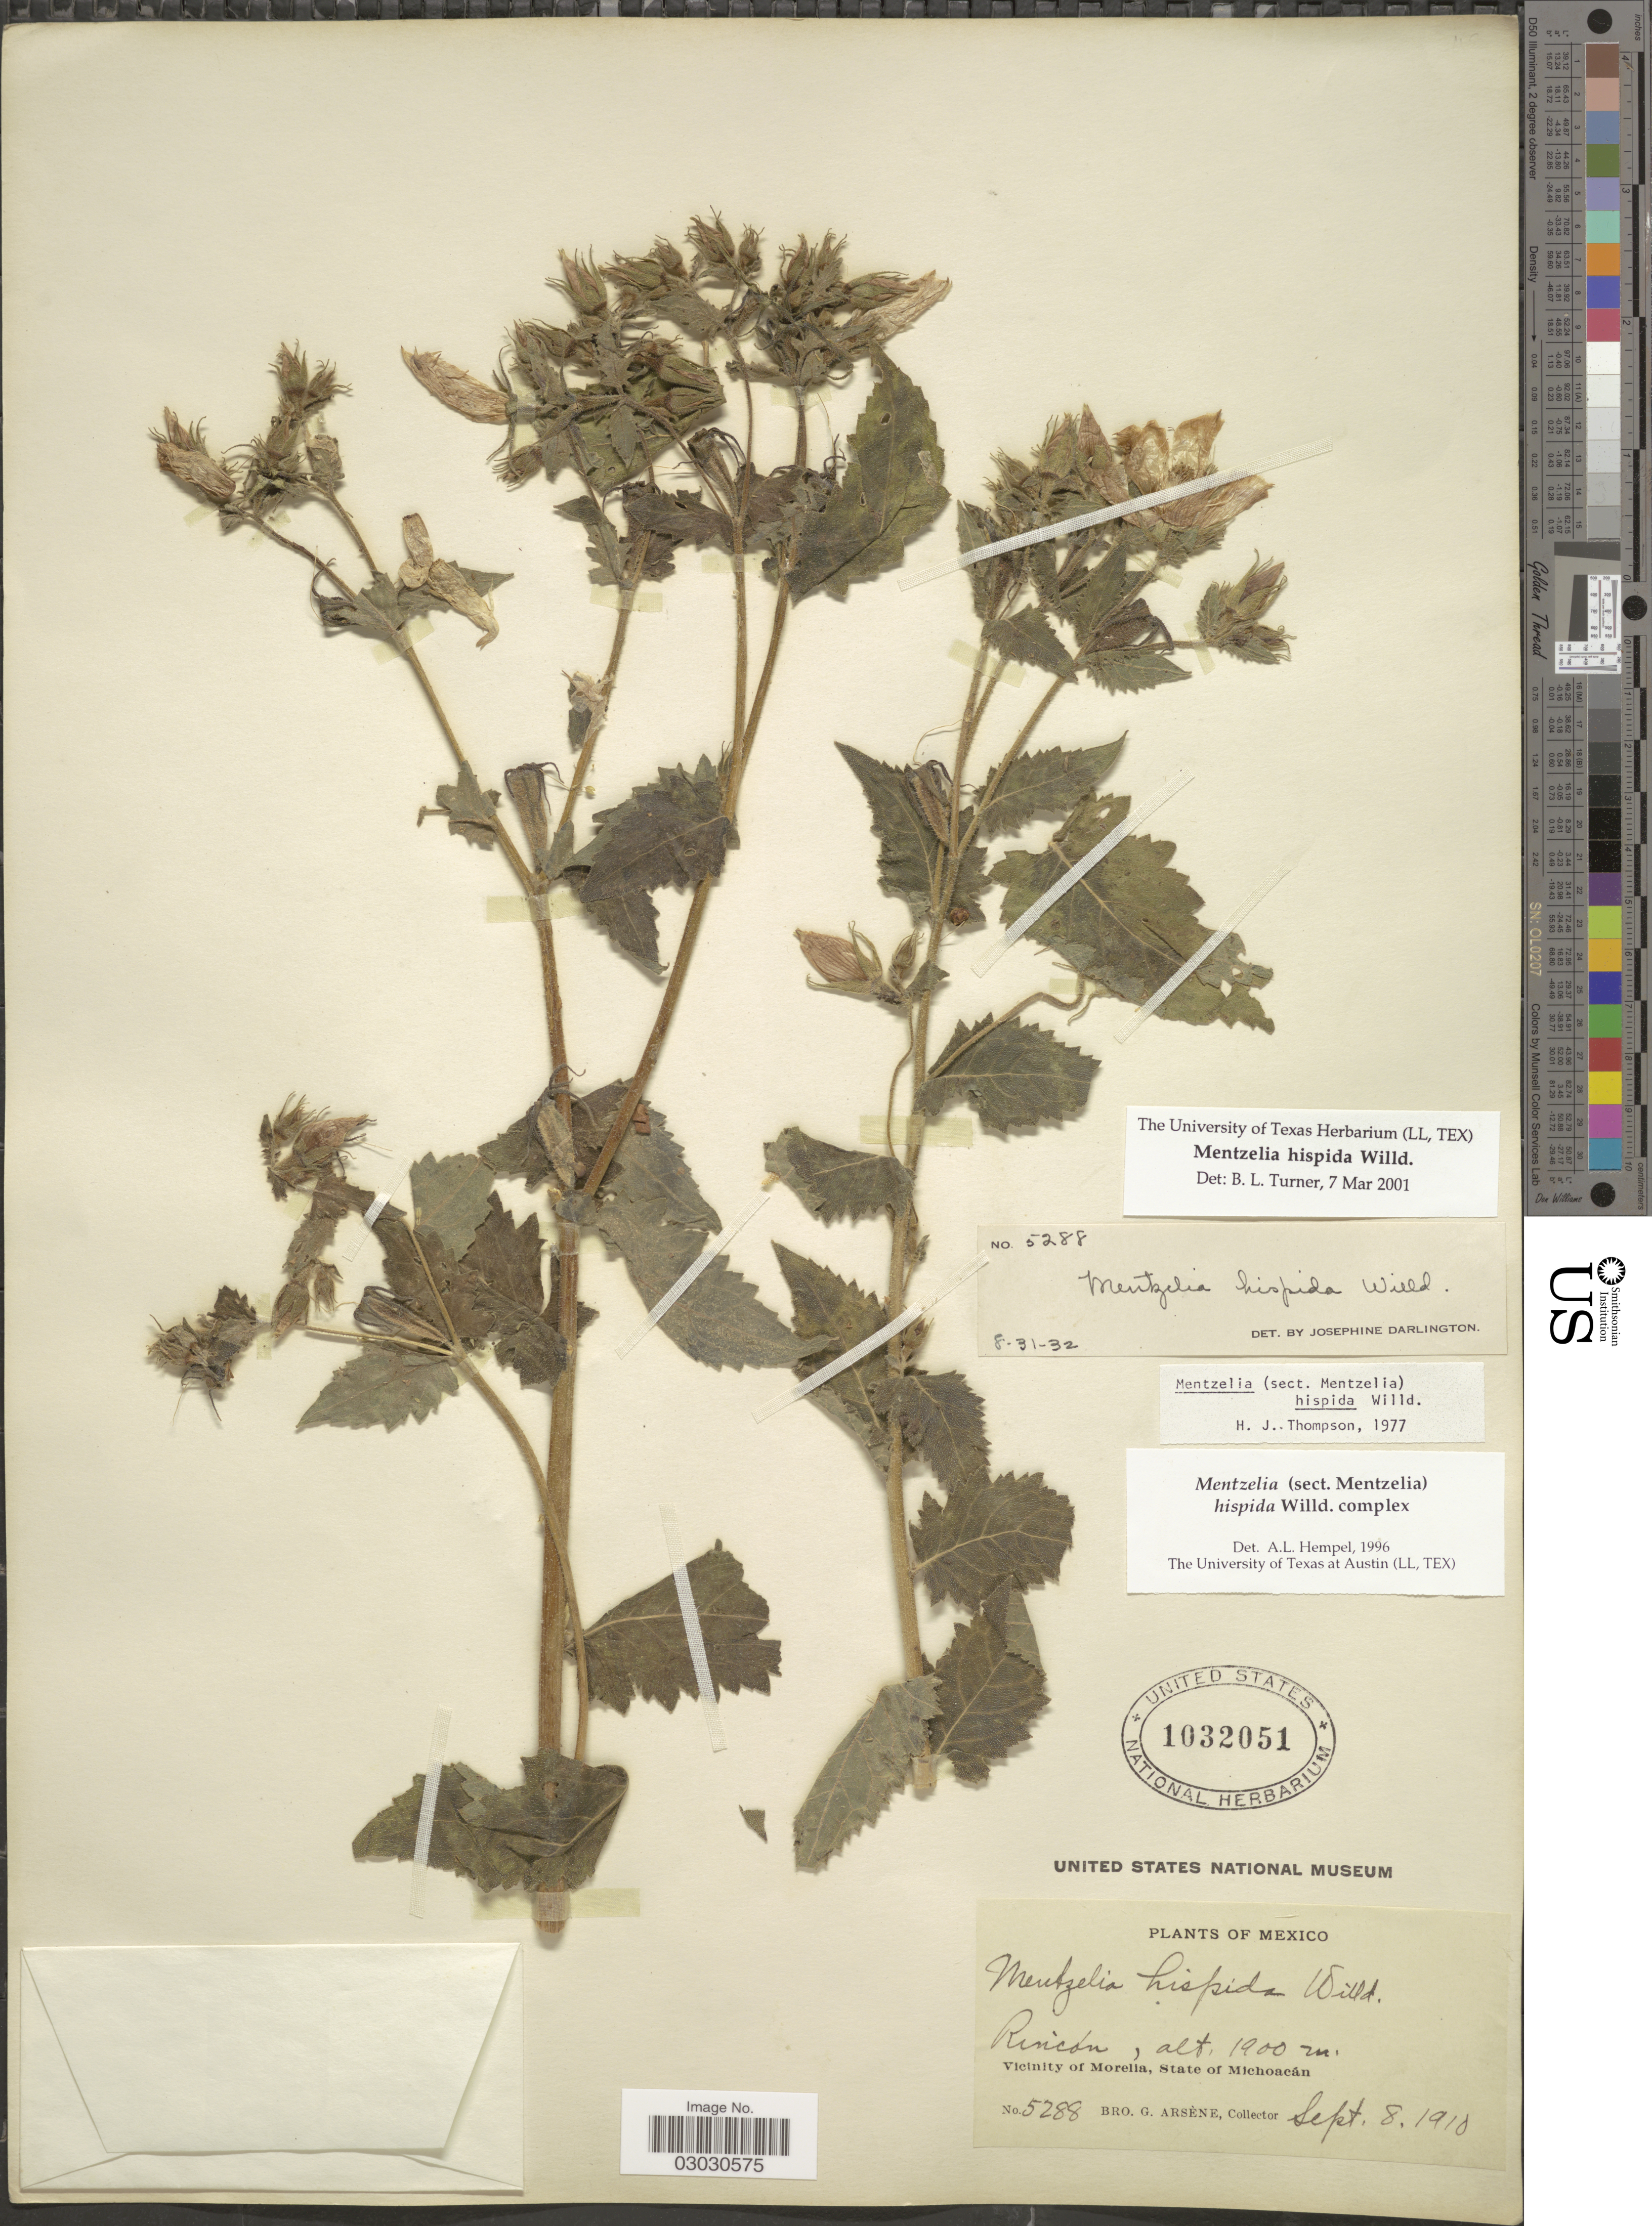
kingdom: Plantae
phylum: Tracheophyta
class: Magnoliopsida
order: Cornales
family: Loasaceae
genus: Mentzelia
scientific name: Mentzelia hispida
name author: Willd.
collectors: Bro. G. Arsène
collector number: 5288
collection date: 1910-09-08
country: Mexico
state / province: Michoacán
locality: Rincón. Vicinity of Morelia, State of Michoacán.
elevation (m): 1900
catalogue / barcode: US 1032051